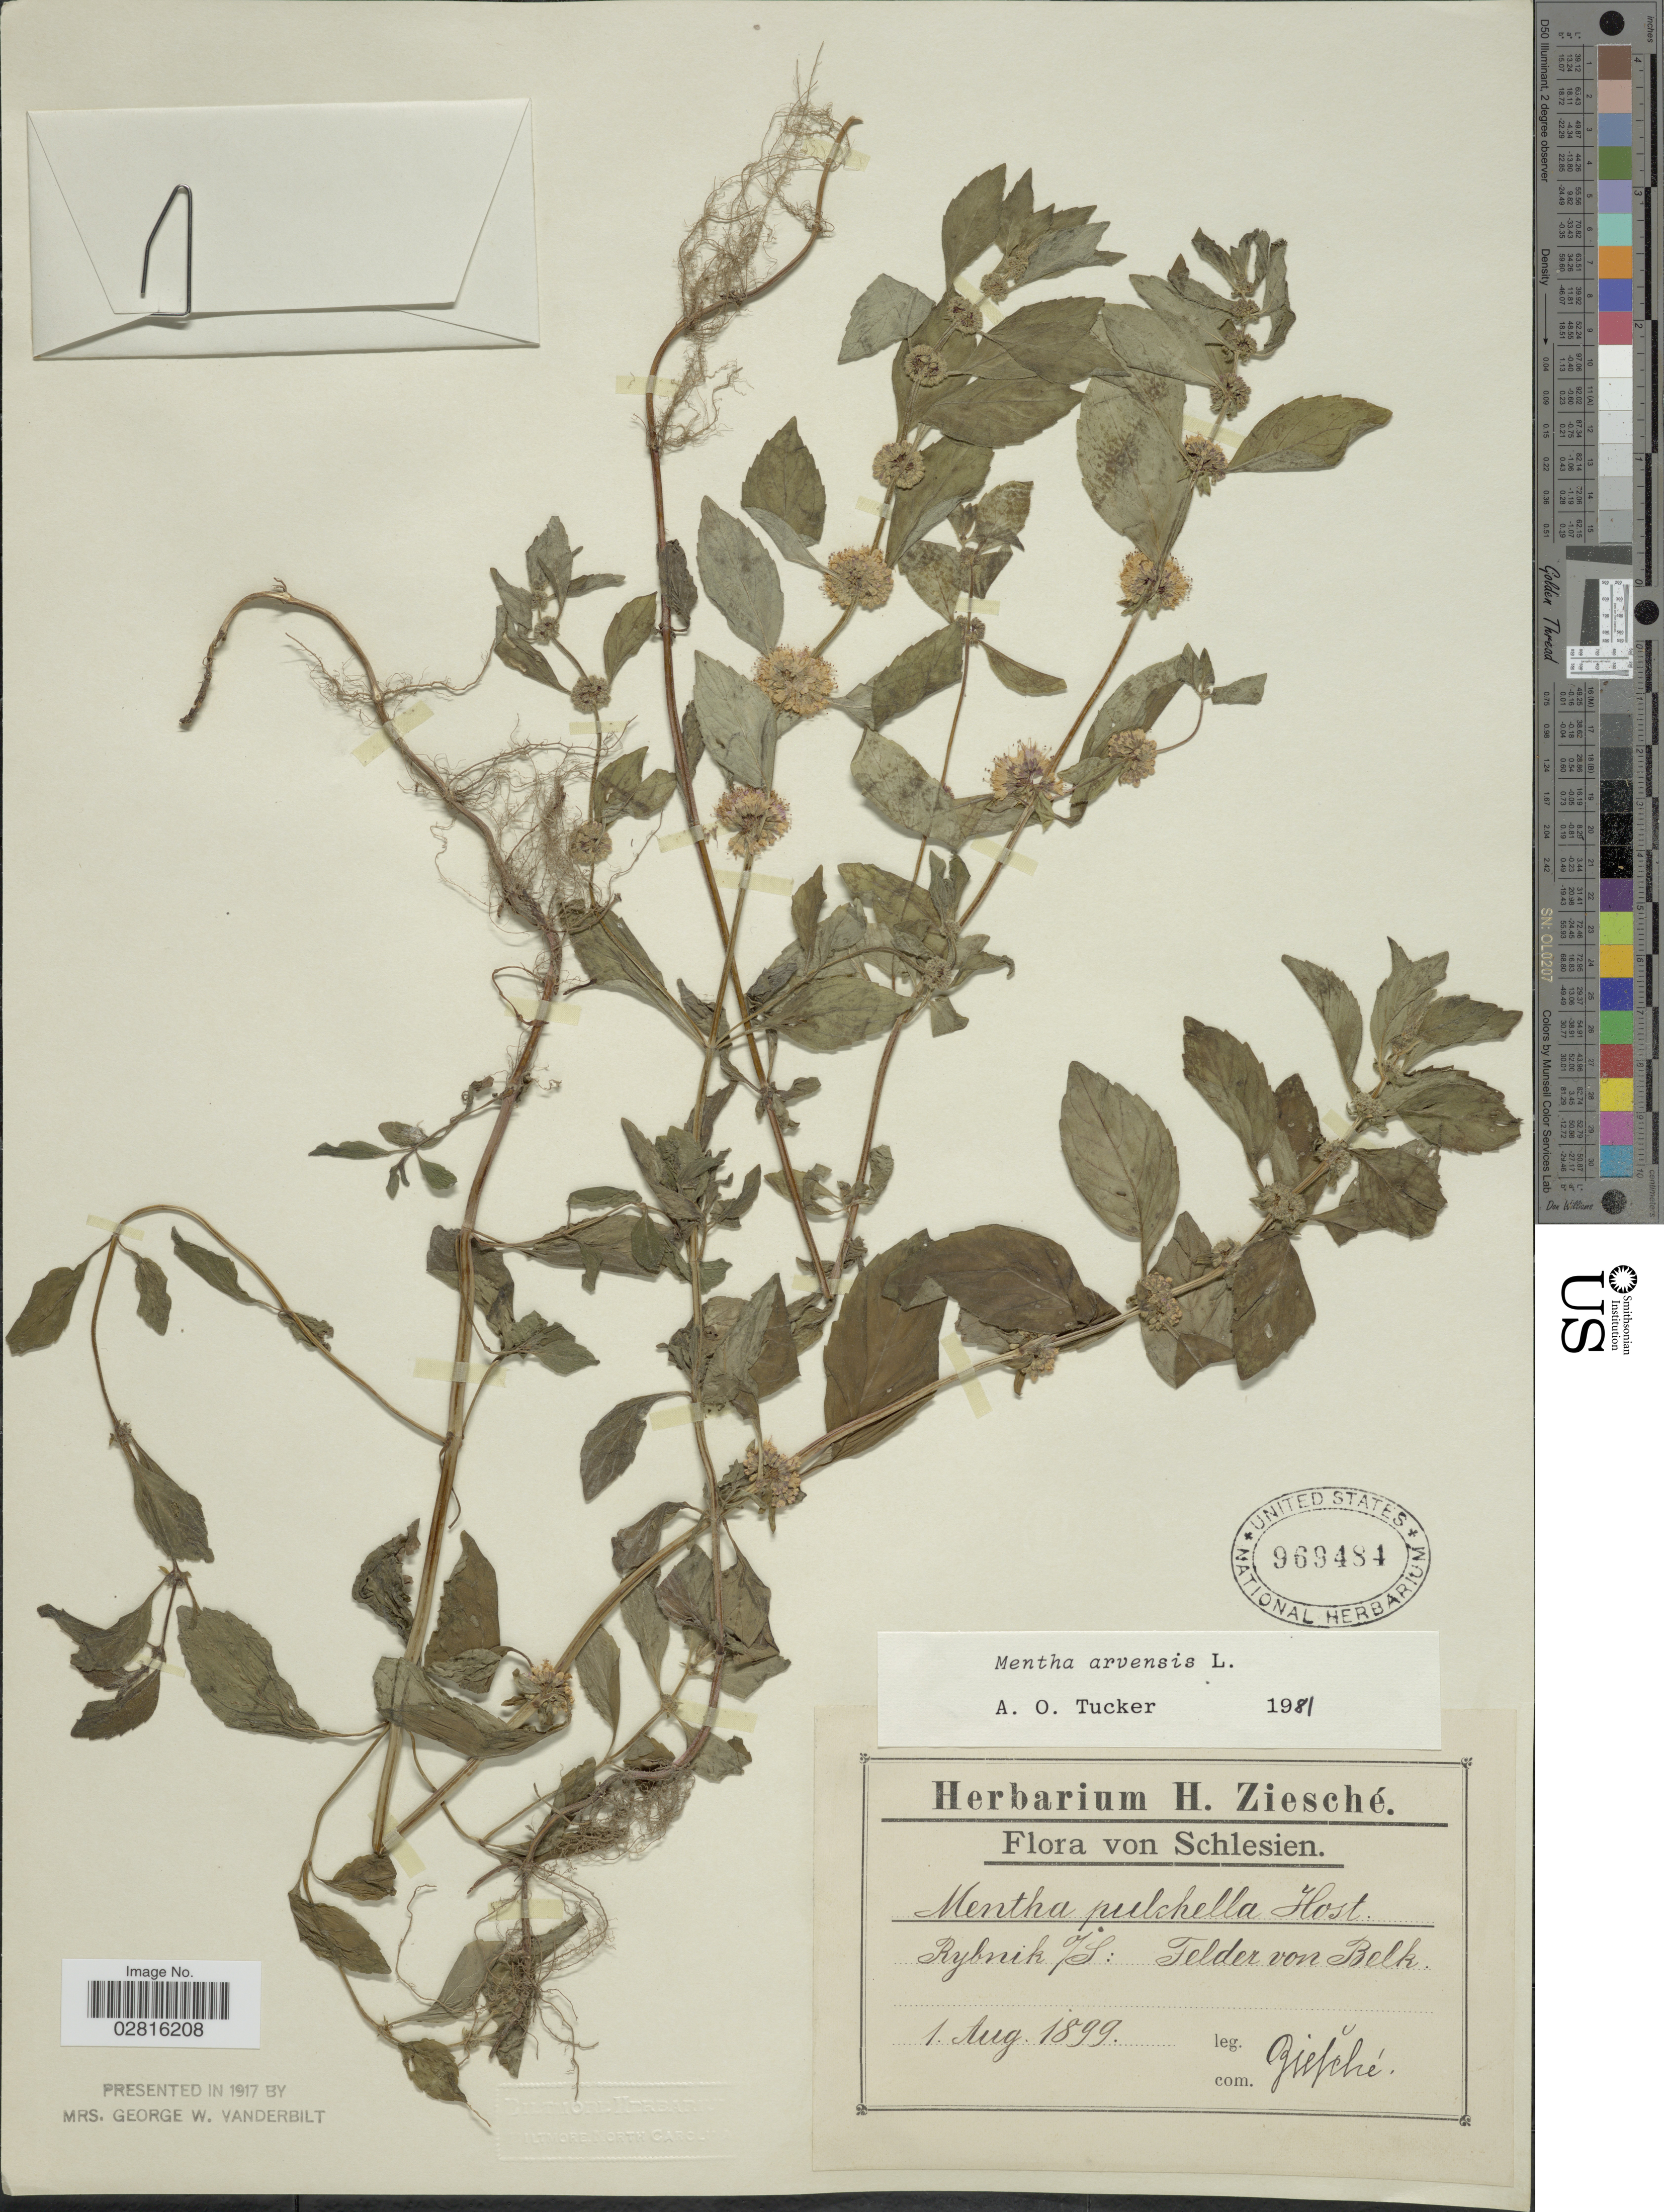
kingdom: Plantae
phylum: Tracheophyta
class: Magnoliopsida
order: Lamiales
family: Lamiaceae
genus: Mentha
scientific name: Mentha arvensis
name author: L.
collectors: H. Ziesché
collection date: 1899-08-01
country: Poland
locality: Schlesien. Rybnik o/S: Felder von Belk.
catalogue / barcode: US 969484